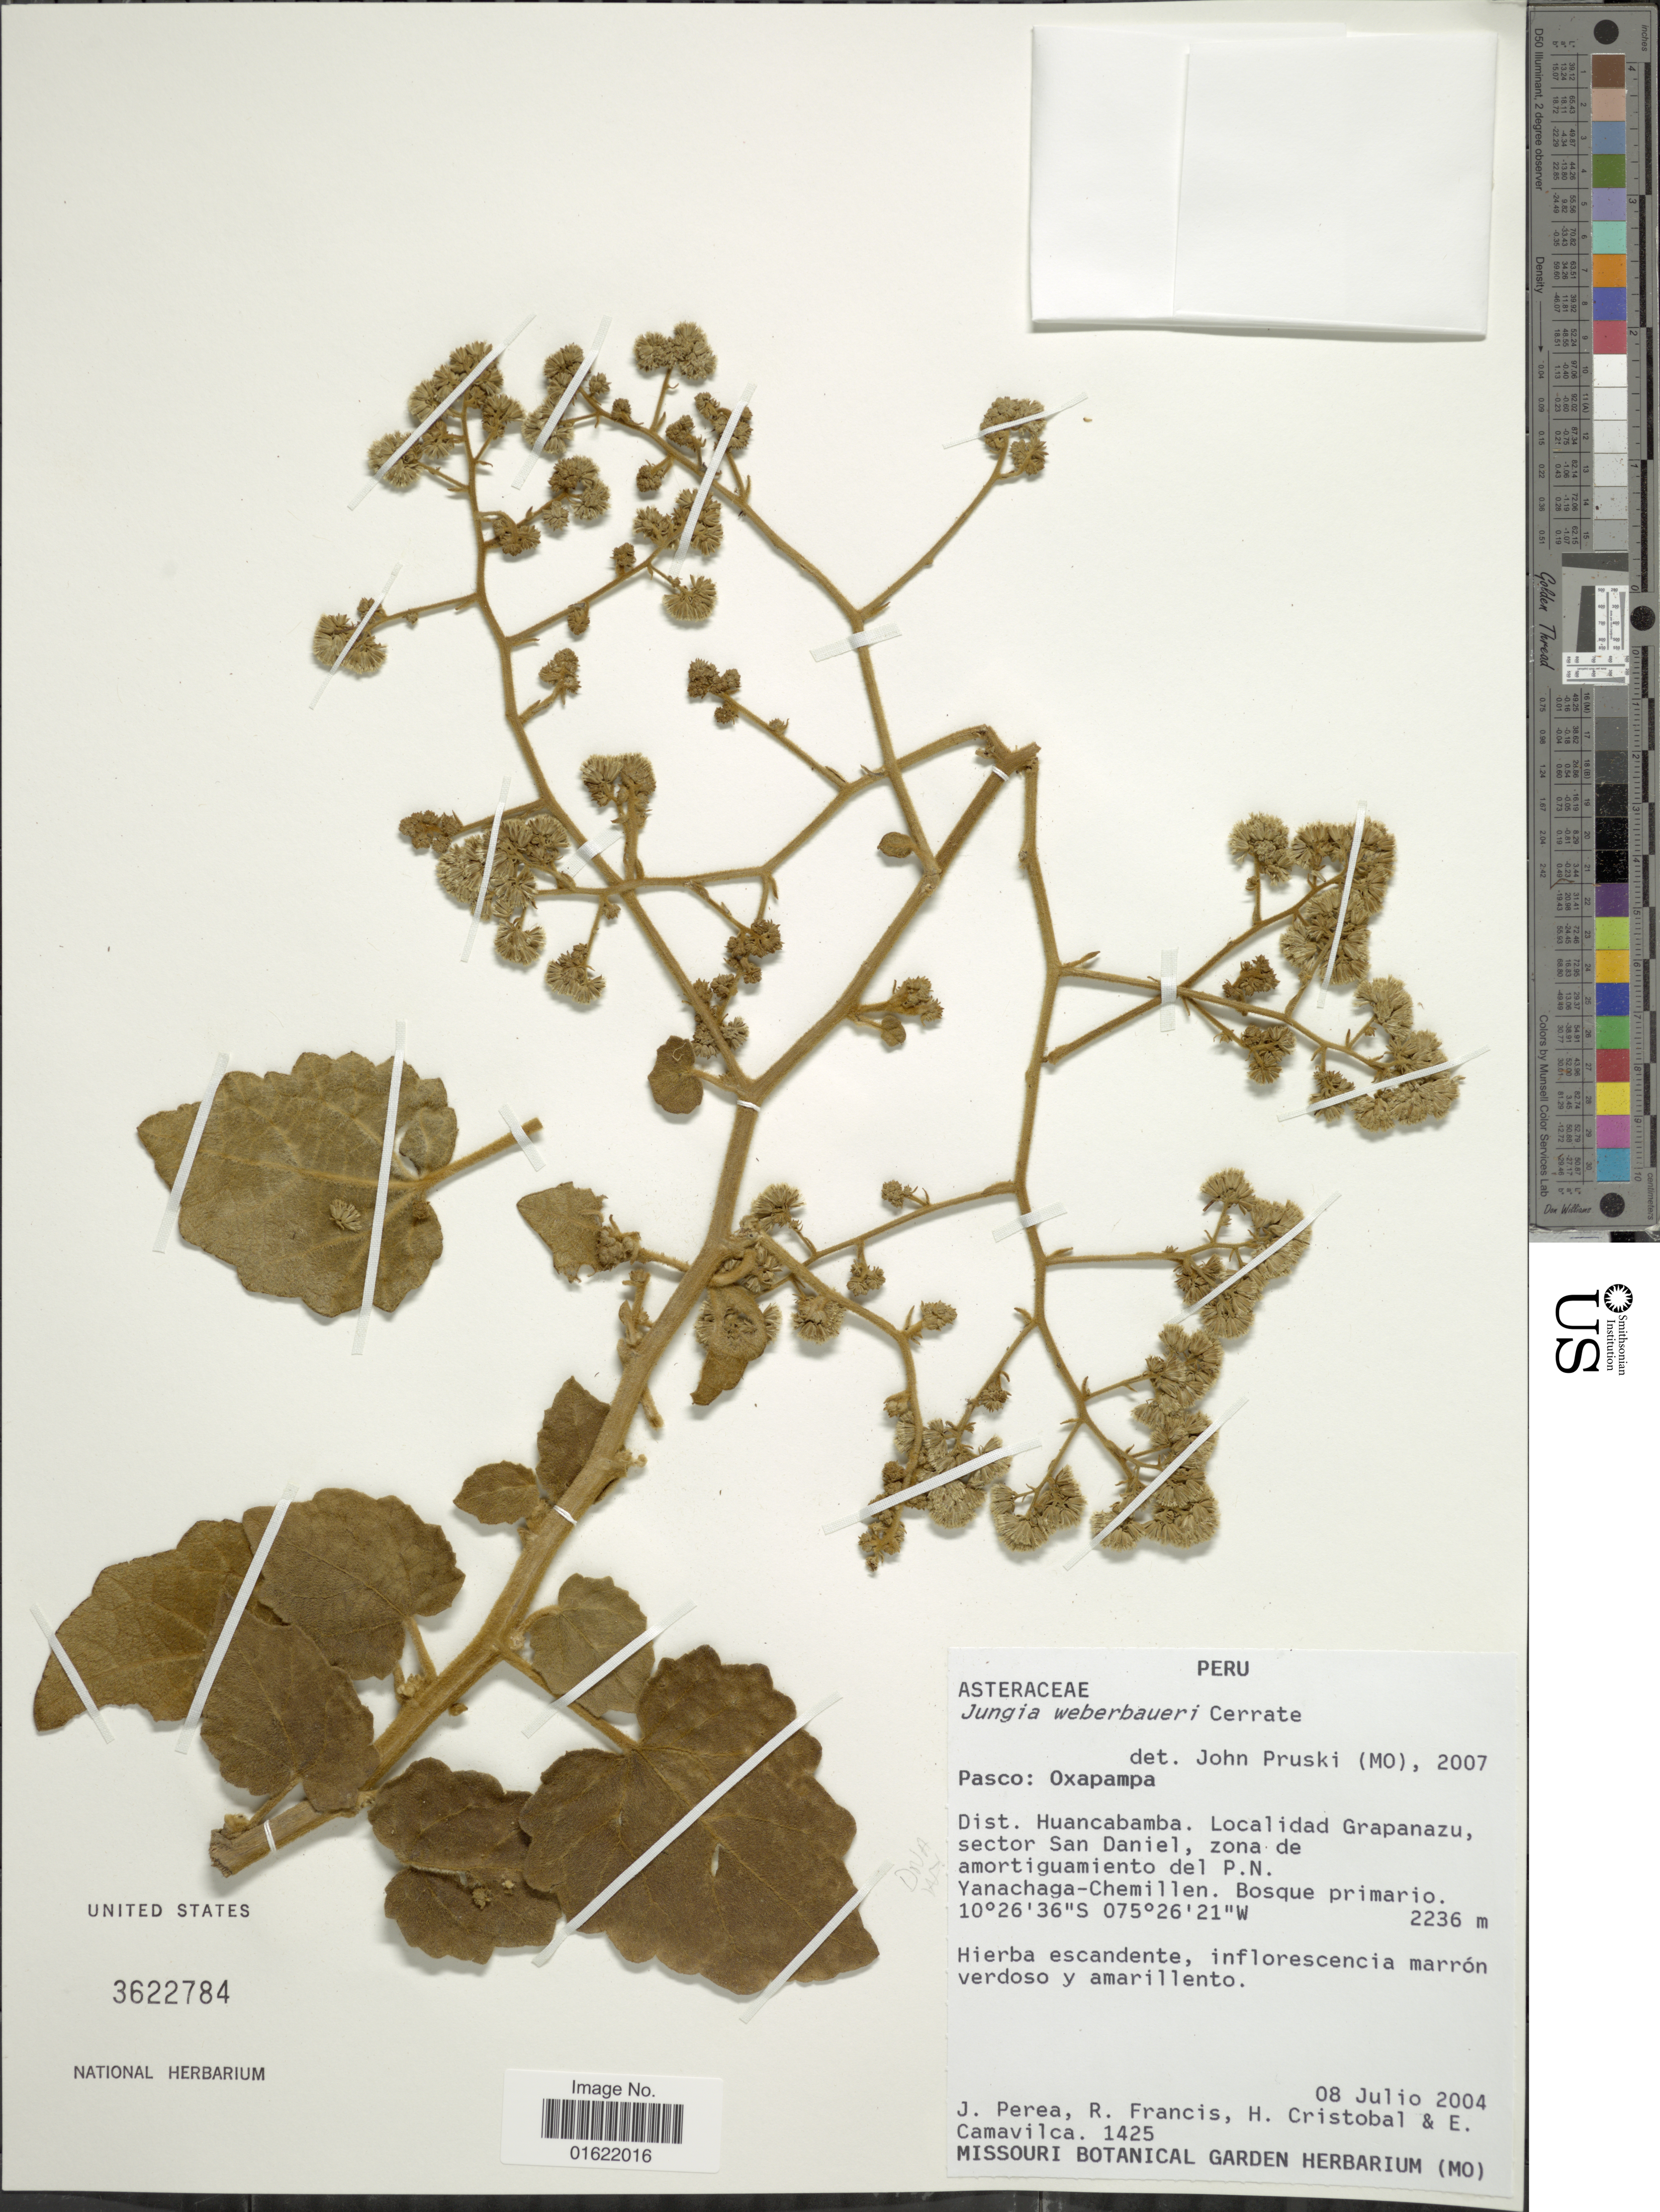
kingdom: Plantae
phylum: Tracheophyta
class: Magnoliopsida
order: Asterales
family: Asteraceae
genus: Jungia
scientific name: Jungia weberbaueri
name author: Valenzuela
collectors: J. Perea, R. Francis, H. Cristobal & E. Camavilca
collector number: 1425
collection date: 2004-07-08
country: Peru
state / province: Pasco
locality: Pasco: Oxapampa, Dist. Huancabamba. Localidad Grapanazu, scetor San Daniel, zona de amoritguamiento del P.N.. Yanachaga-Chemillen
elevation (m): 2236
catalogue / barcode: US 3622784